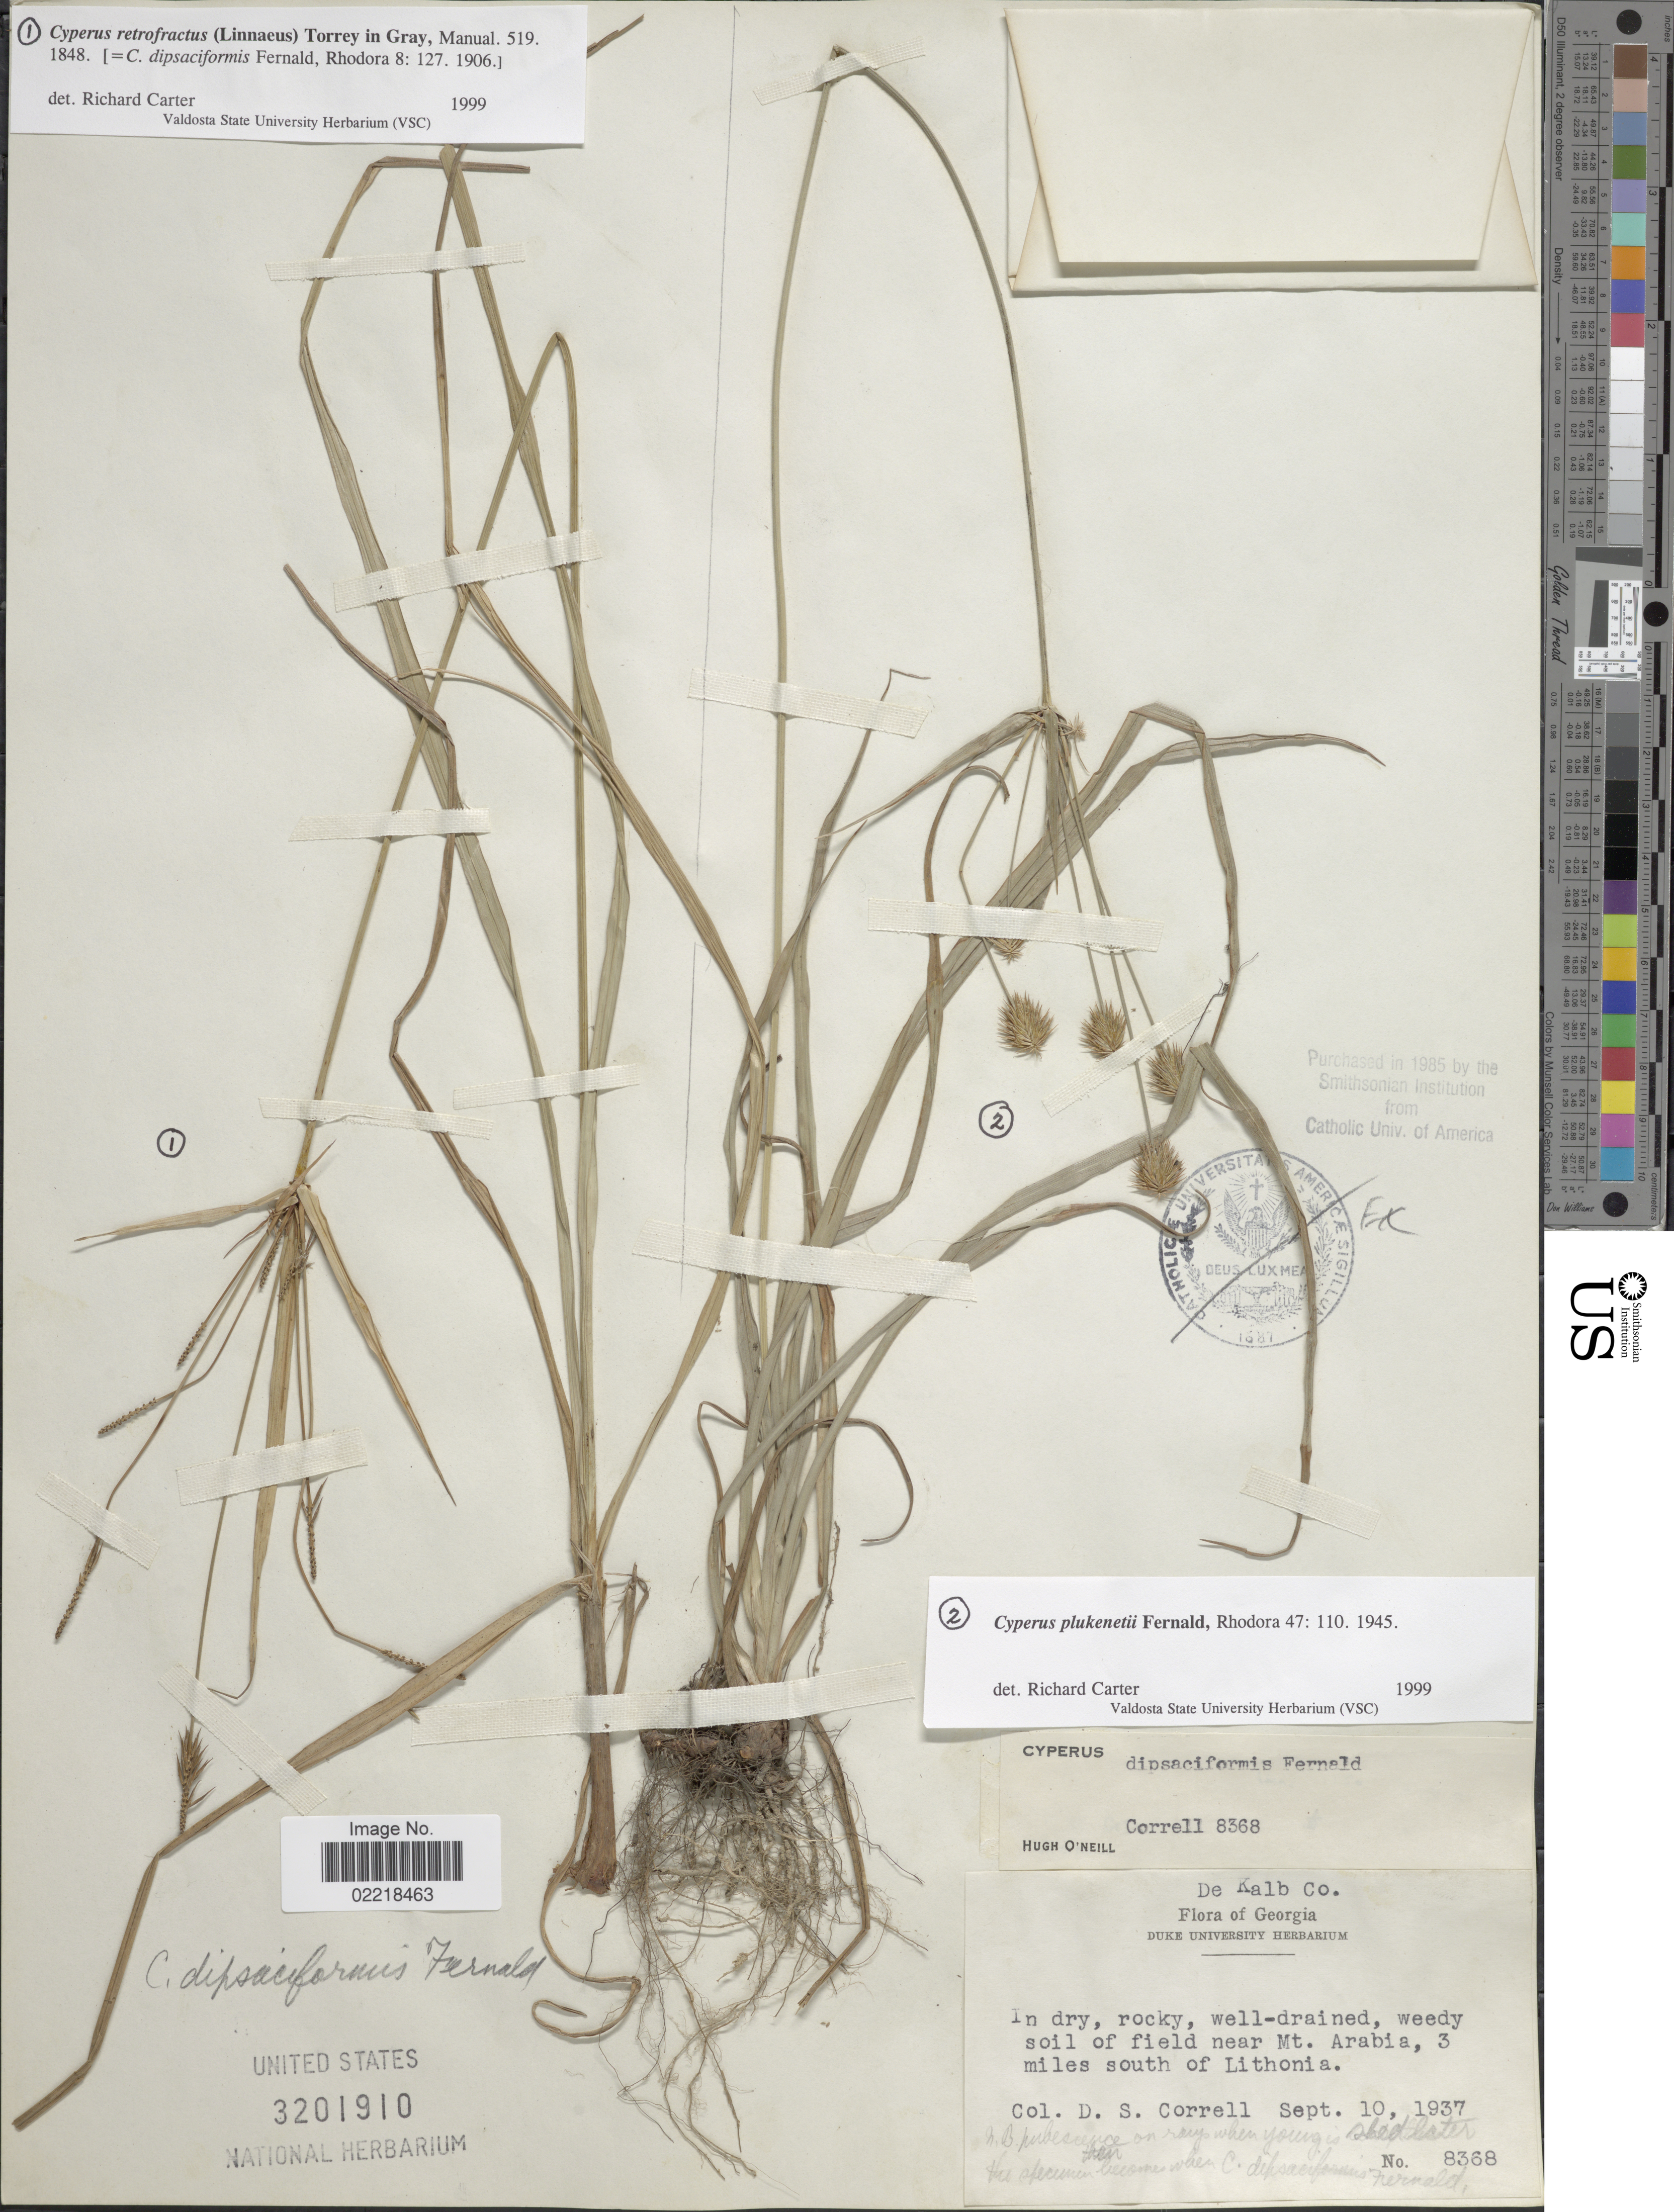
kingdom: Plantae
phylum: Tracheophyta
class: Liliopsida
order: Poales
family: Cyperaceae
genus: Cyperus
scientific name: Cyperus retrofractus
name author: (L.) Torr.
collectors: D. S. Correll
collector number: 8368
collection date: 1937-09-10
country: United States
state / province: Georgia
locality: De Kalb Co., in dry rocky, well-drained, weedy soil of field near Mt. Arabia, 3 miles south of Lithonia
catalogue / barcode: US 3201910